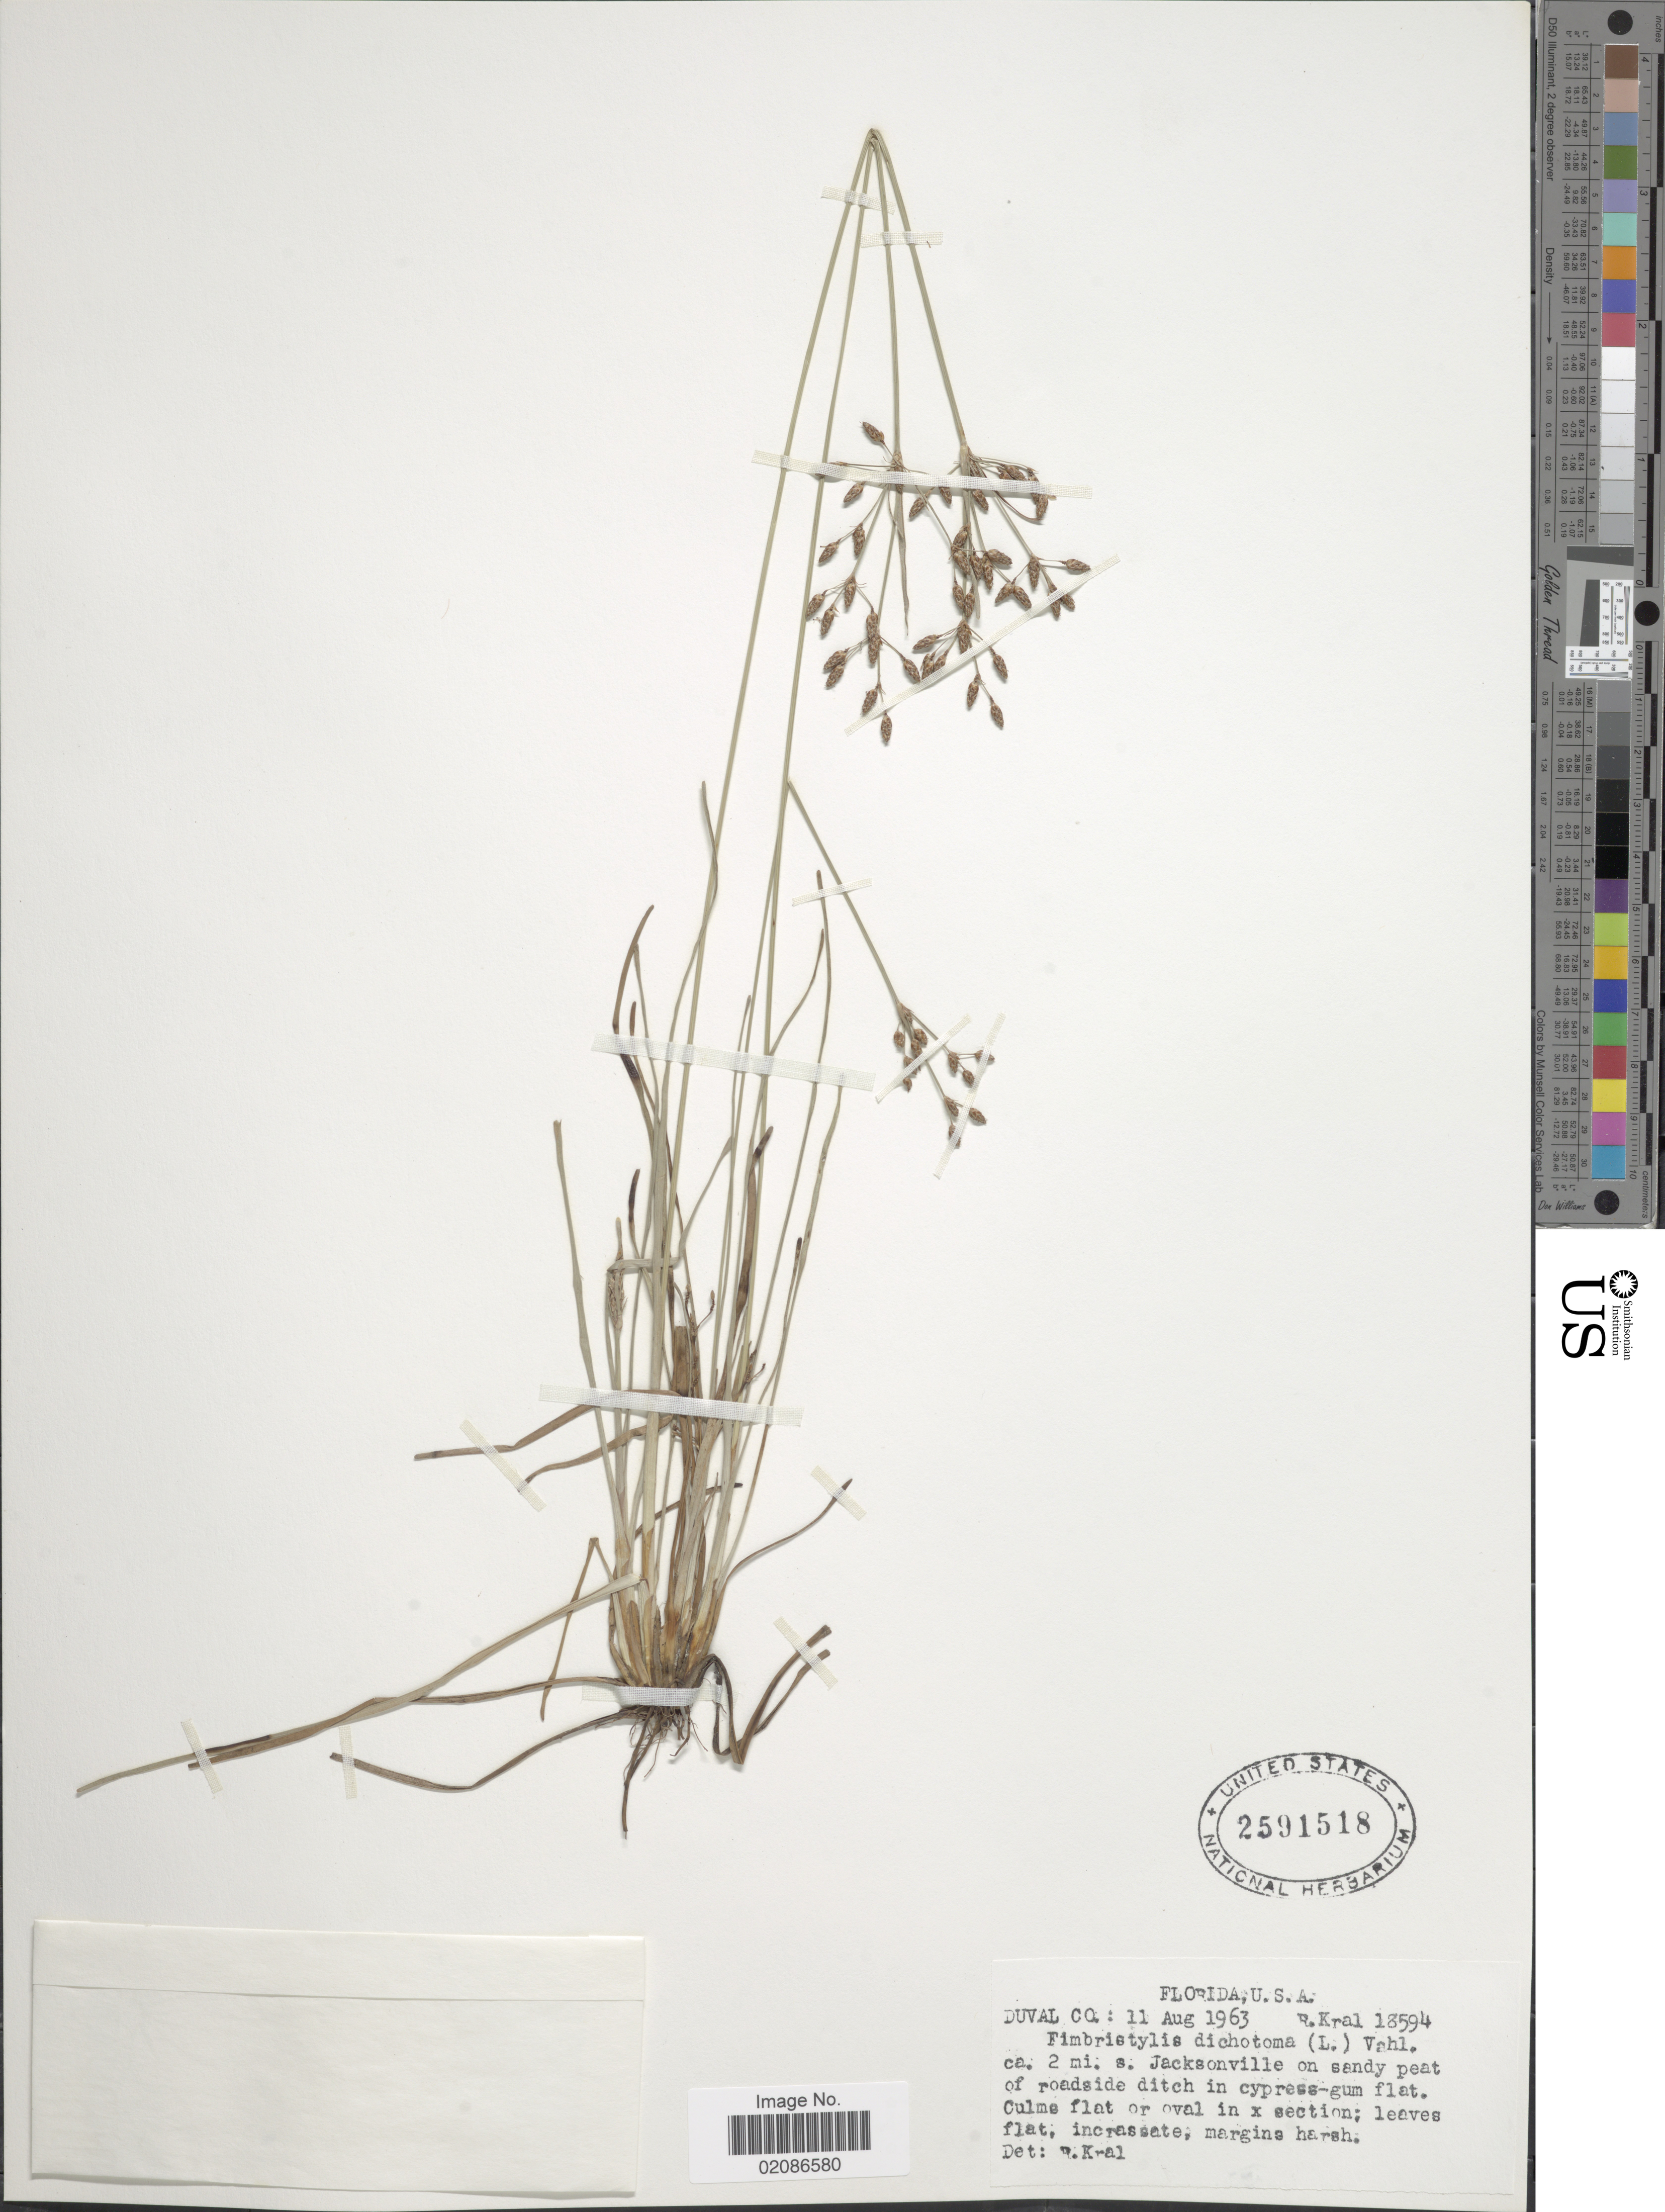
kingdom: Plantae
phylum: Tracheophyta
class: Liliopsida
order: Poales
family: Cyperaceae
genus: Fimbristylis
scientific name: Fimbristylis dichotoma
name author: (L.) Vahl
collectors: R. Kral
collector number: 18594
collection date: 1963-08-11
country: United States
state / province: Florida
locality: Duval Co; ca. 2 mi s Jacksonville on sandy peat of roadside ditch in cypress-gum flat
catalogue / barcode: US 2591518